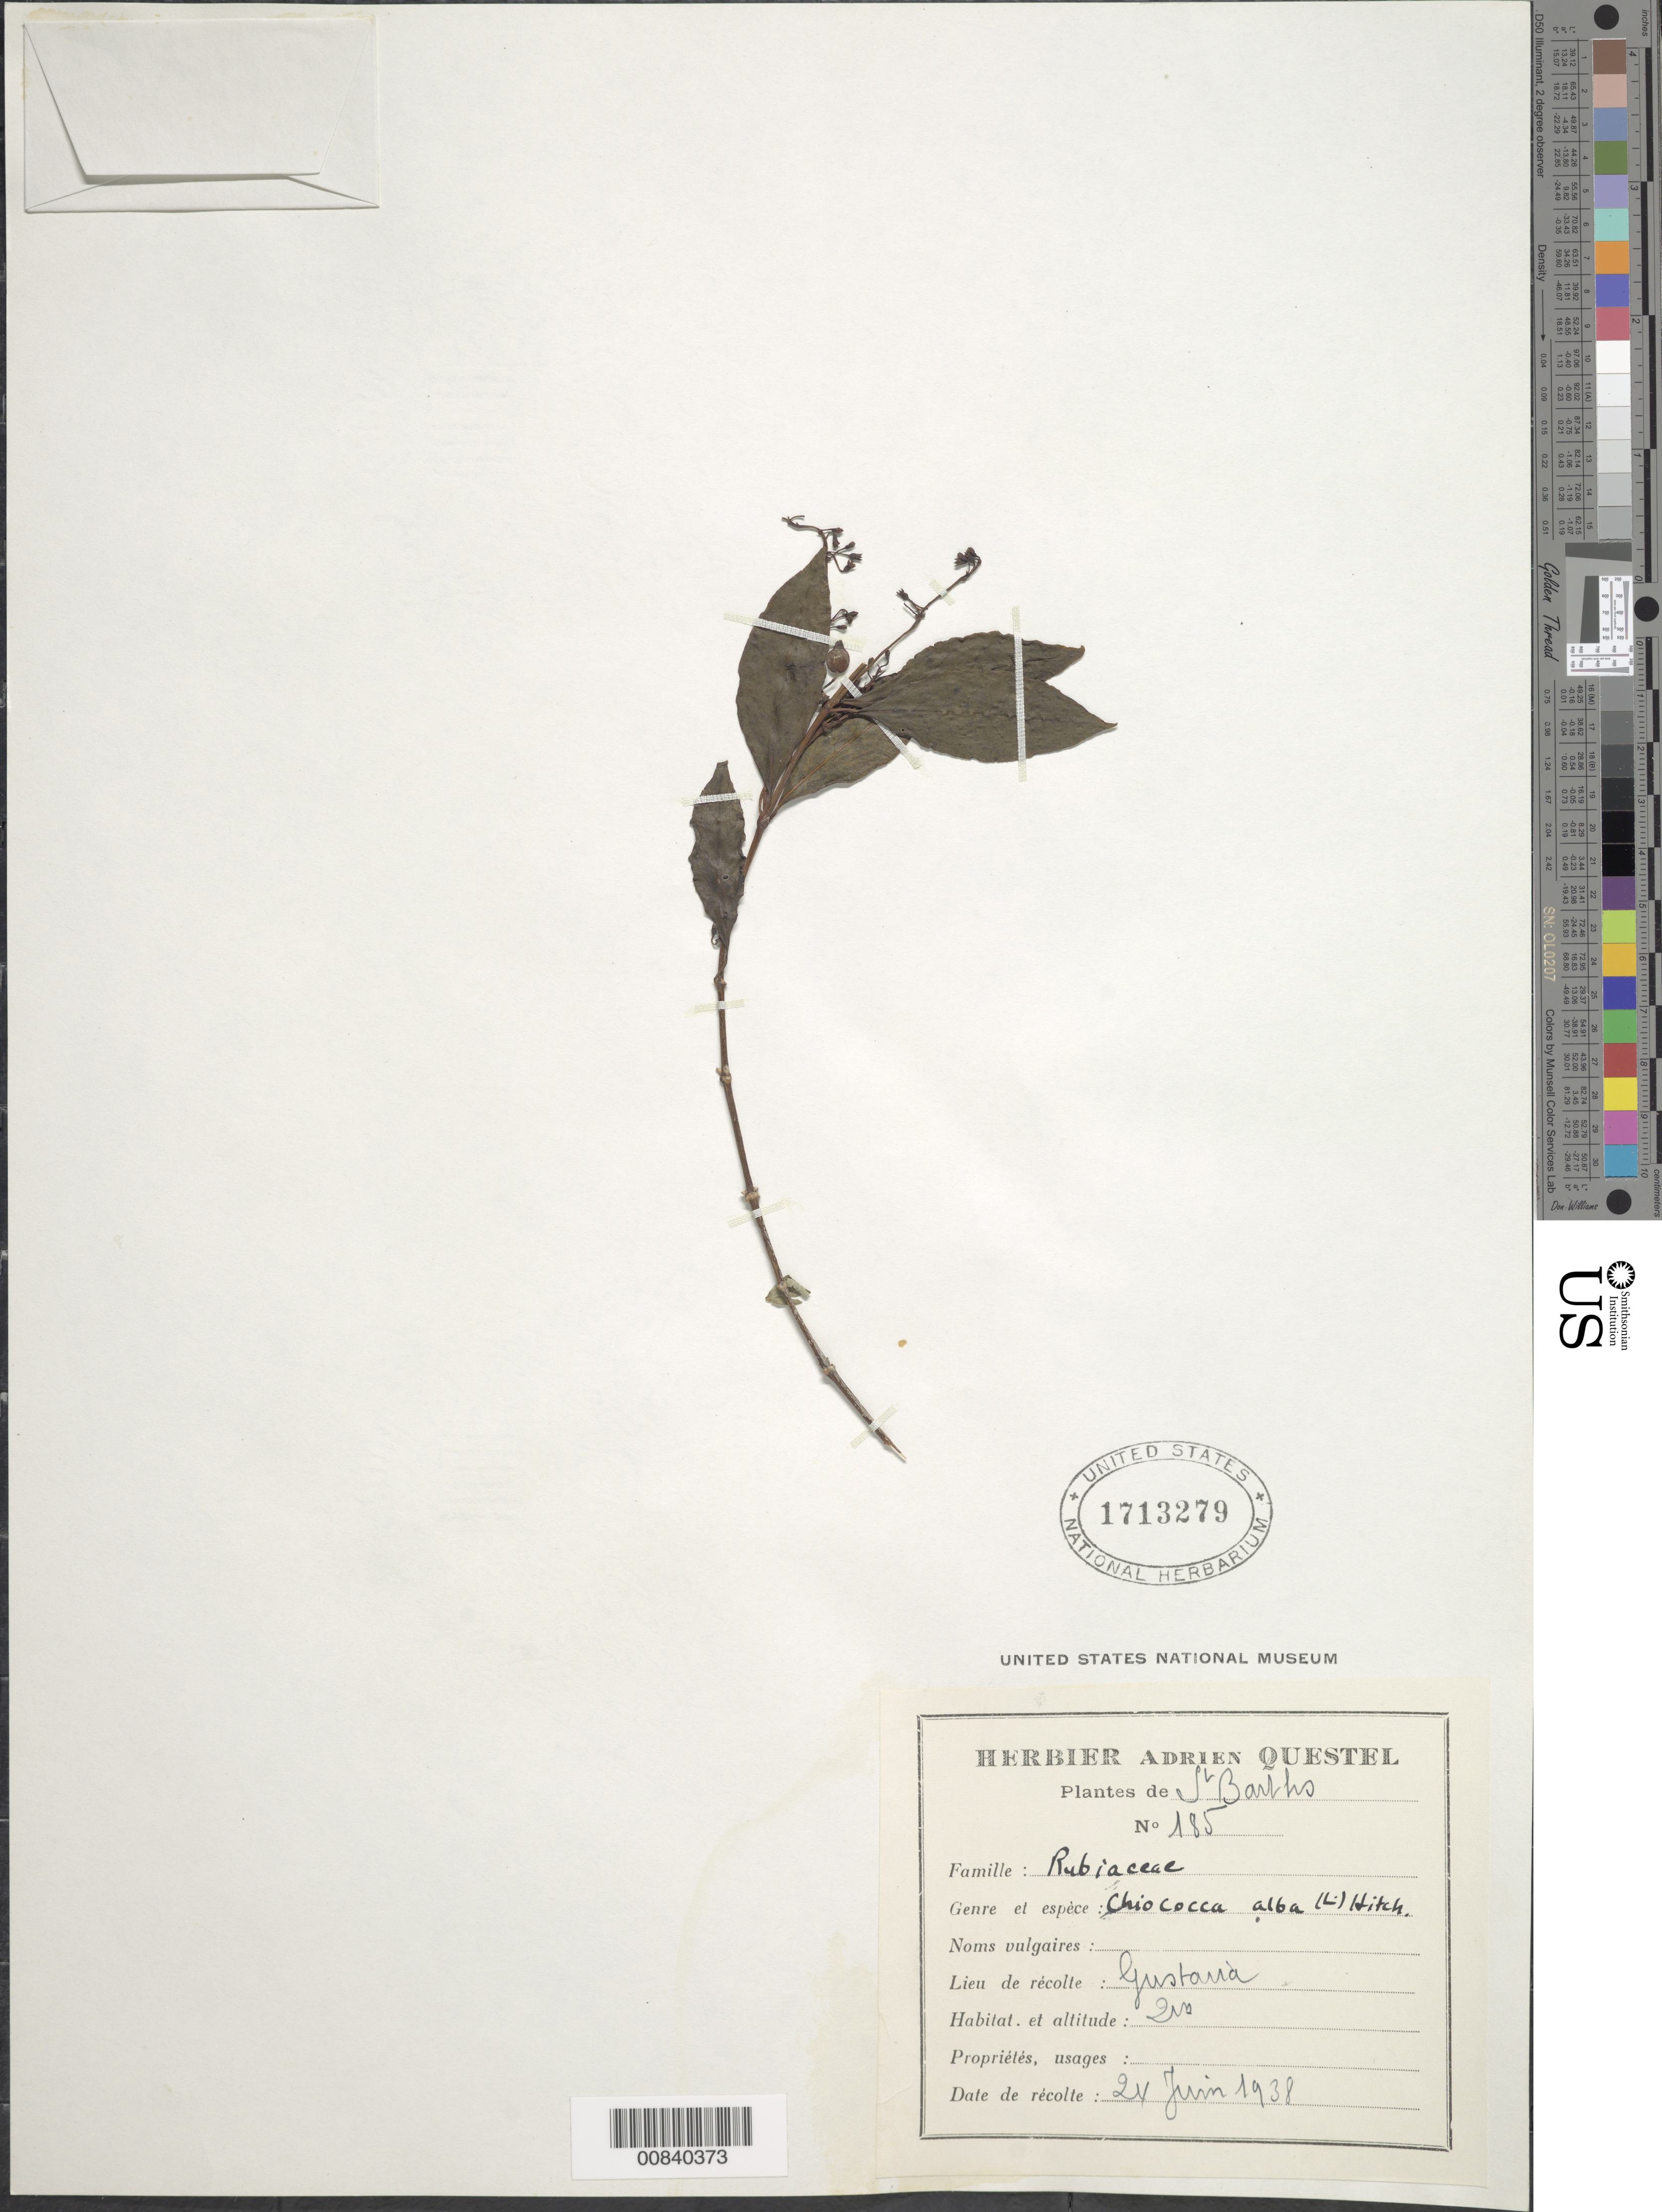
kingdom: Plantae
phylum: Tracheophyta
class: Magnoliopsida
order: Gentianales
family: Rubiaceae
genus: Chiococca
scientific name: Chiococca alba subsp. alba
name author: (L.) Hitchc.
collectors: A. Questel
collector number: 185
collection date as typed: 24 Jun 1938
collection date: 1938-06-24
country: Saint Barthélemy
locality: Gustaria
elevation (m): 2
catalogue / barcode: US 1713279